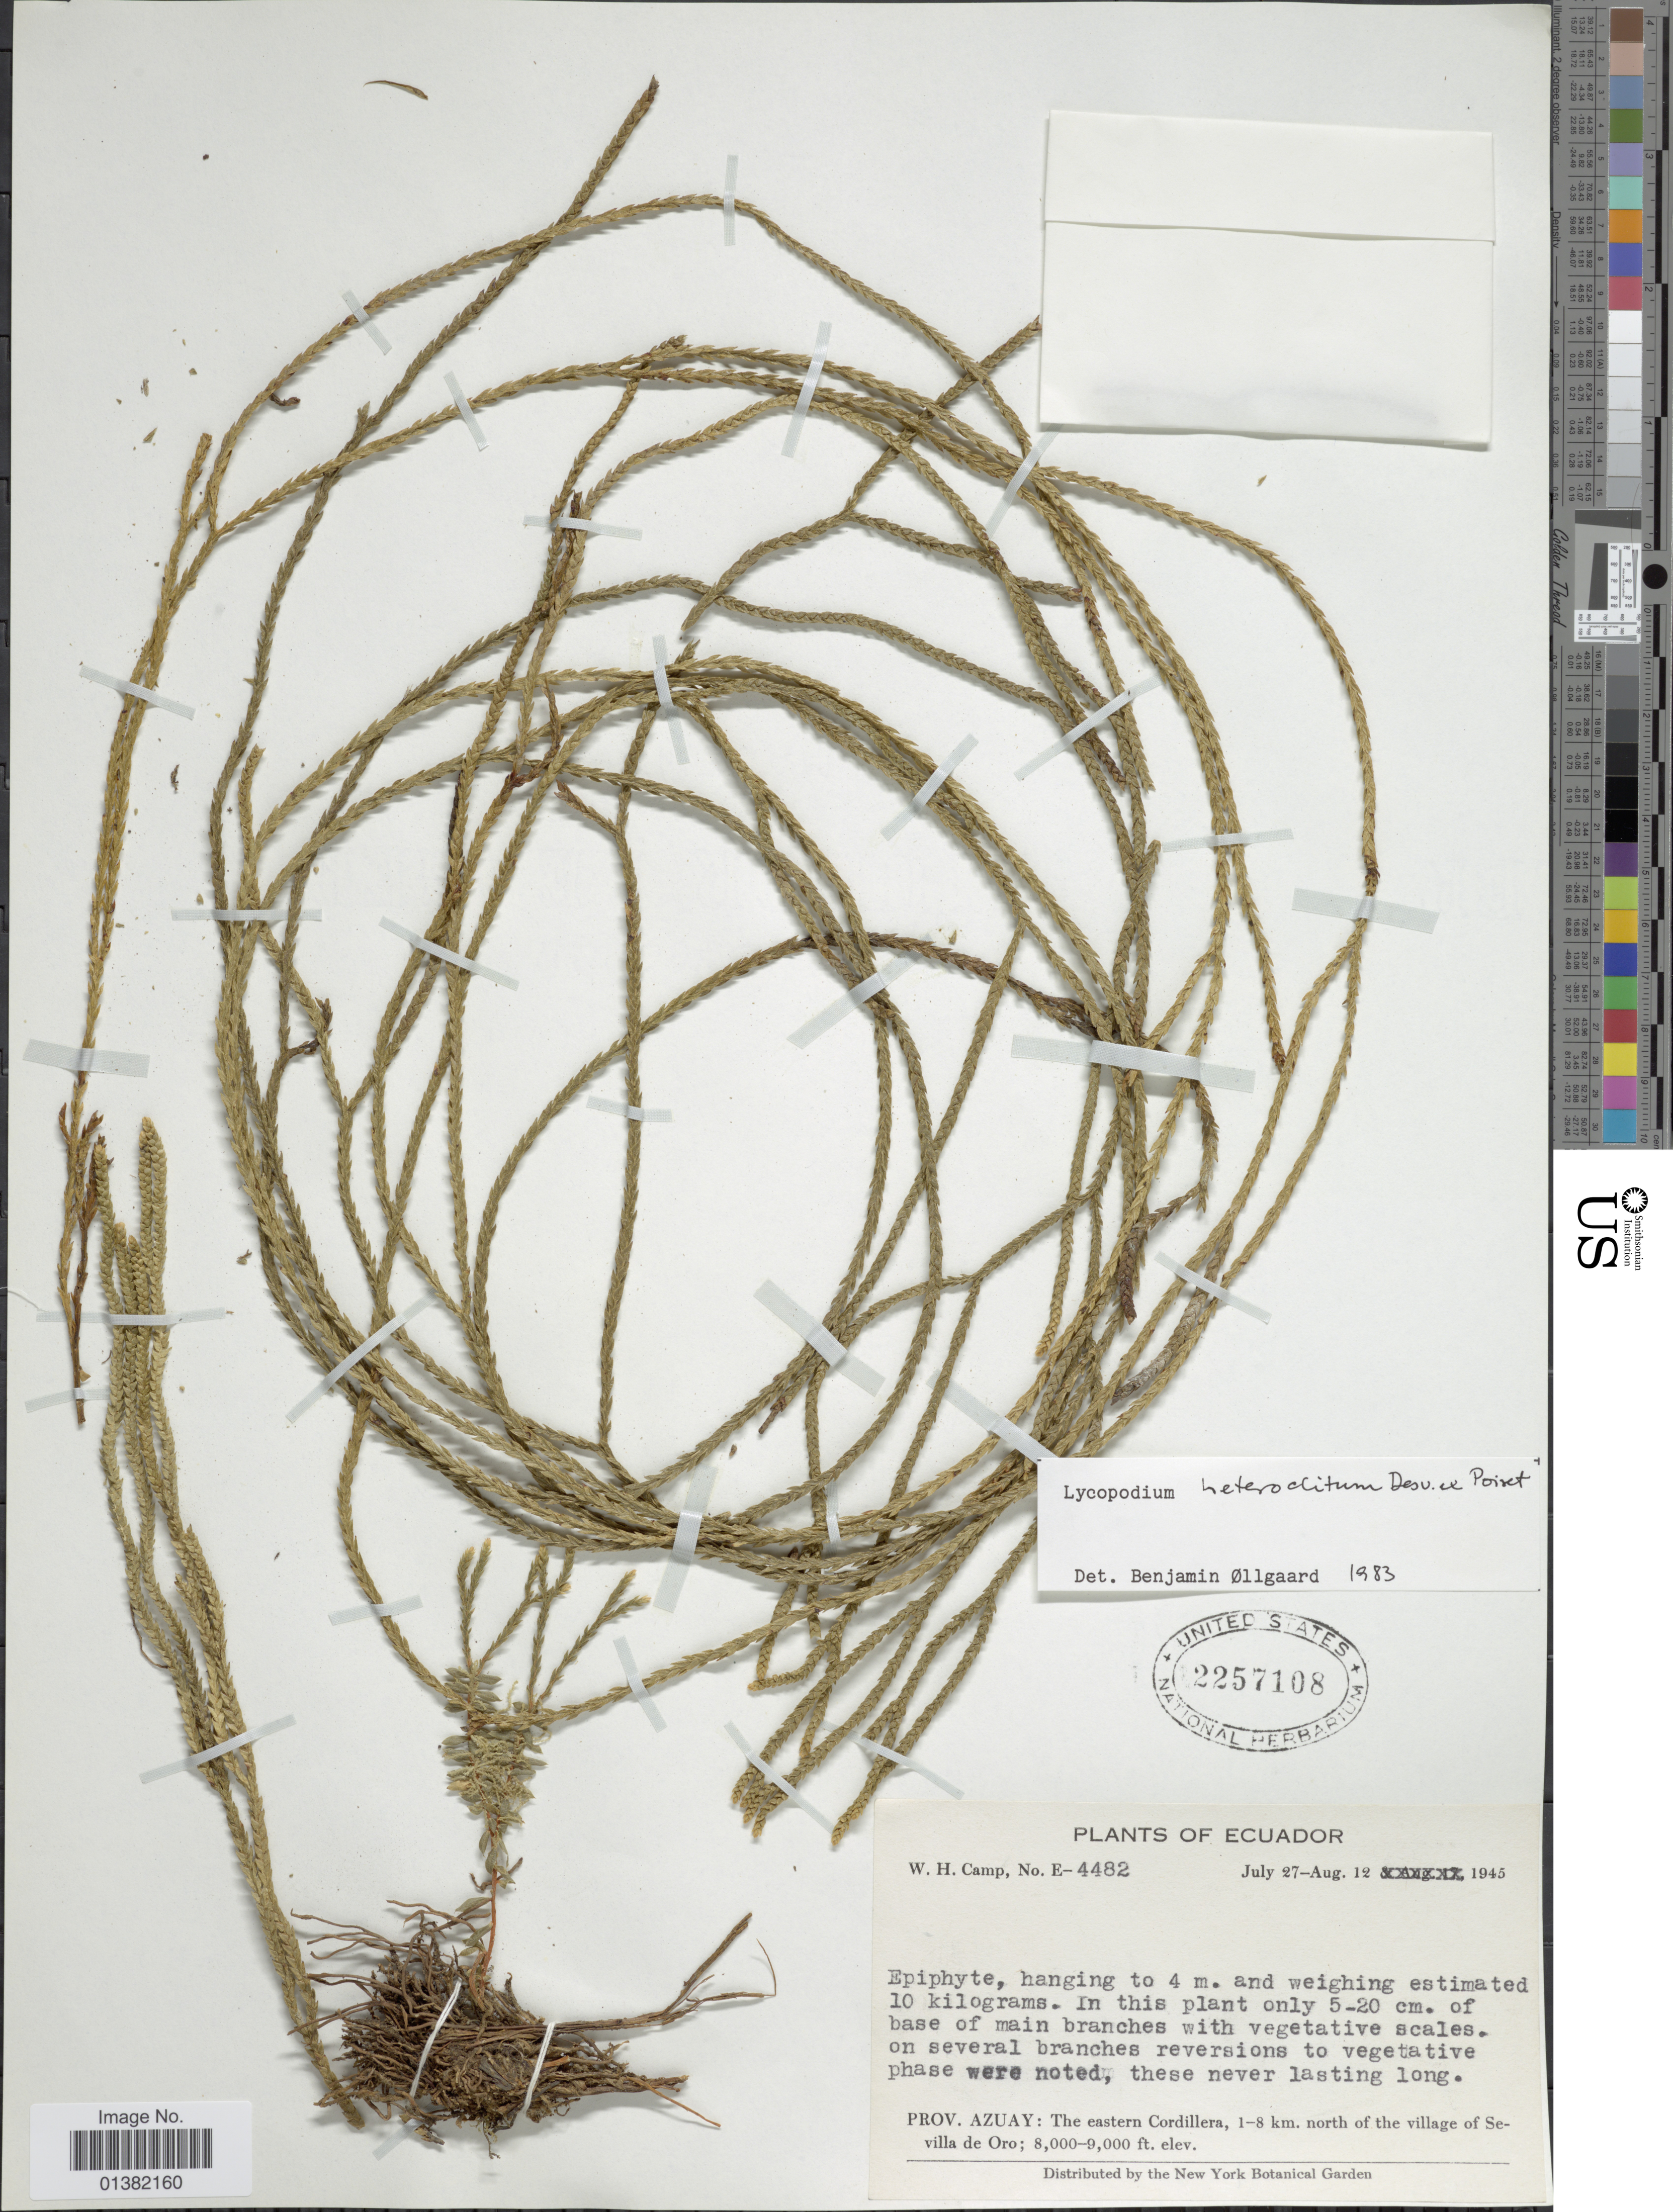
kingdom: Plantae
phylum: Tracheophyta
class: Lycopodiopsida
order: Lycopodiales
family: Lycopodiaceae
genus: Phlegmariurus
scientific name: Phlegmariurus heteroclitus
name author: (Desv. ex Poir.) B. Øllg.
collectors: W. H. Camp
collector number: E-4482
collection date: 1945-07-27/1945-08-12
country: Ecuador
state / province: Azuay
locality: The eastern Cordillera, 1-8 km. north of the village of Sevilla de Oro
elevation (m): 2438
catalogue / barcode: US 2257108